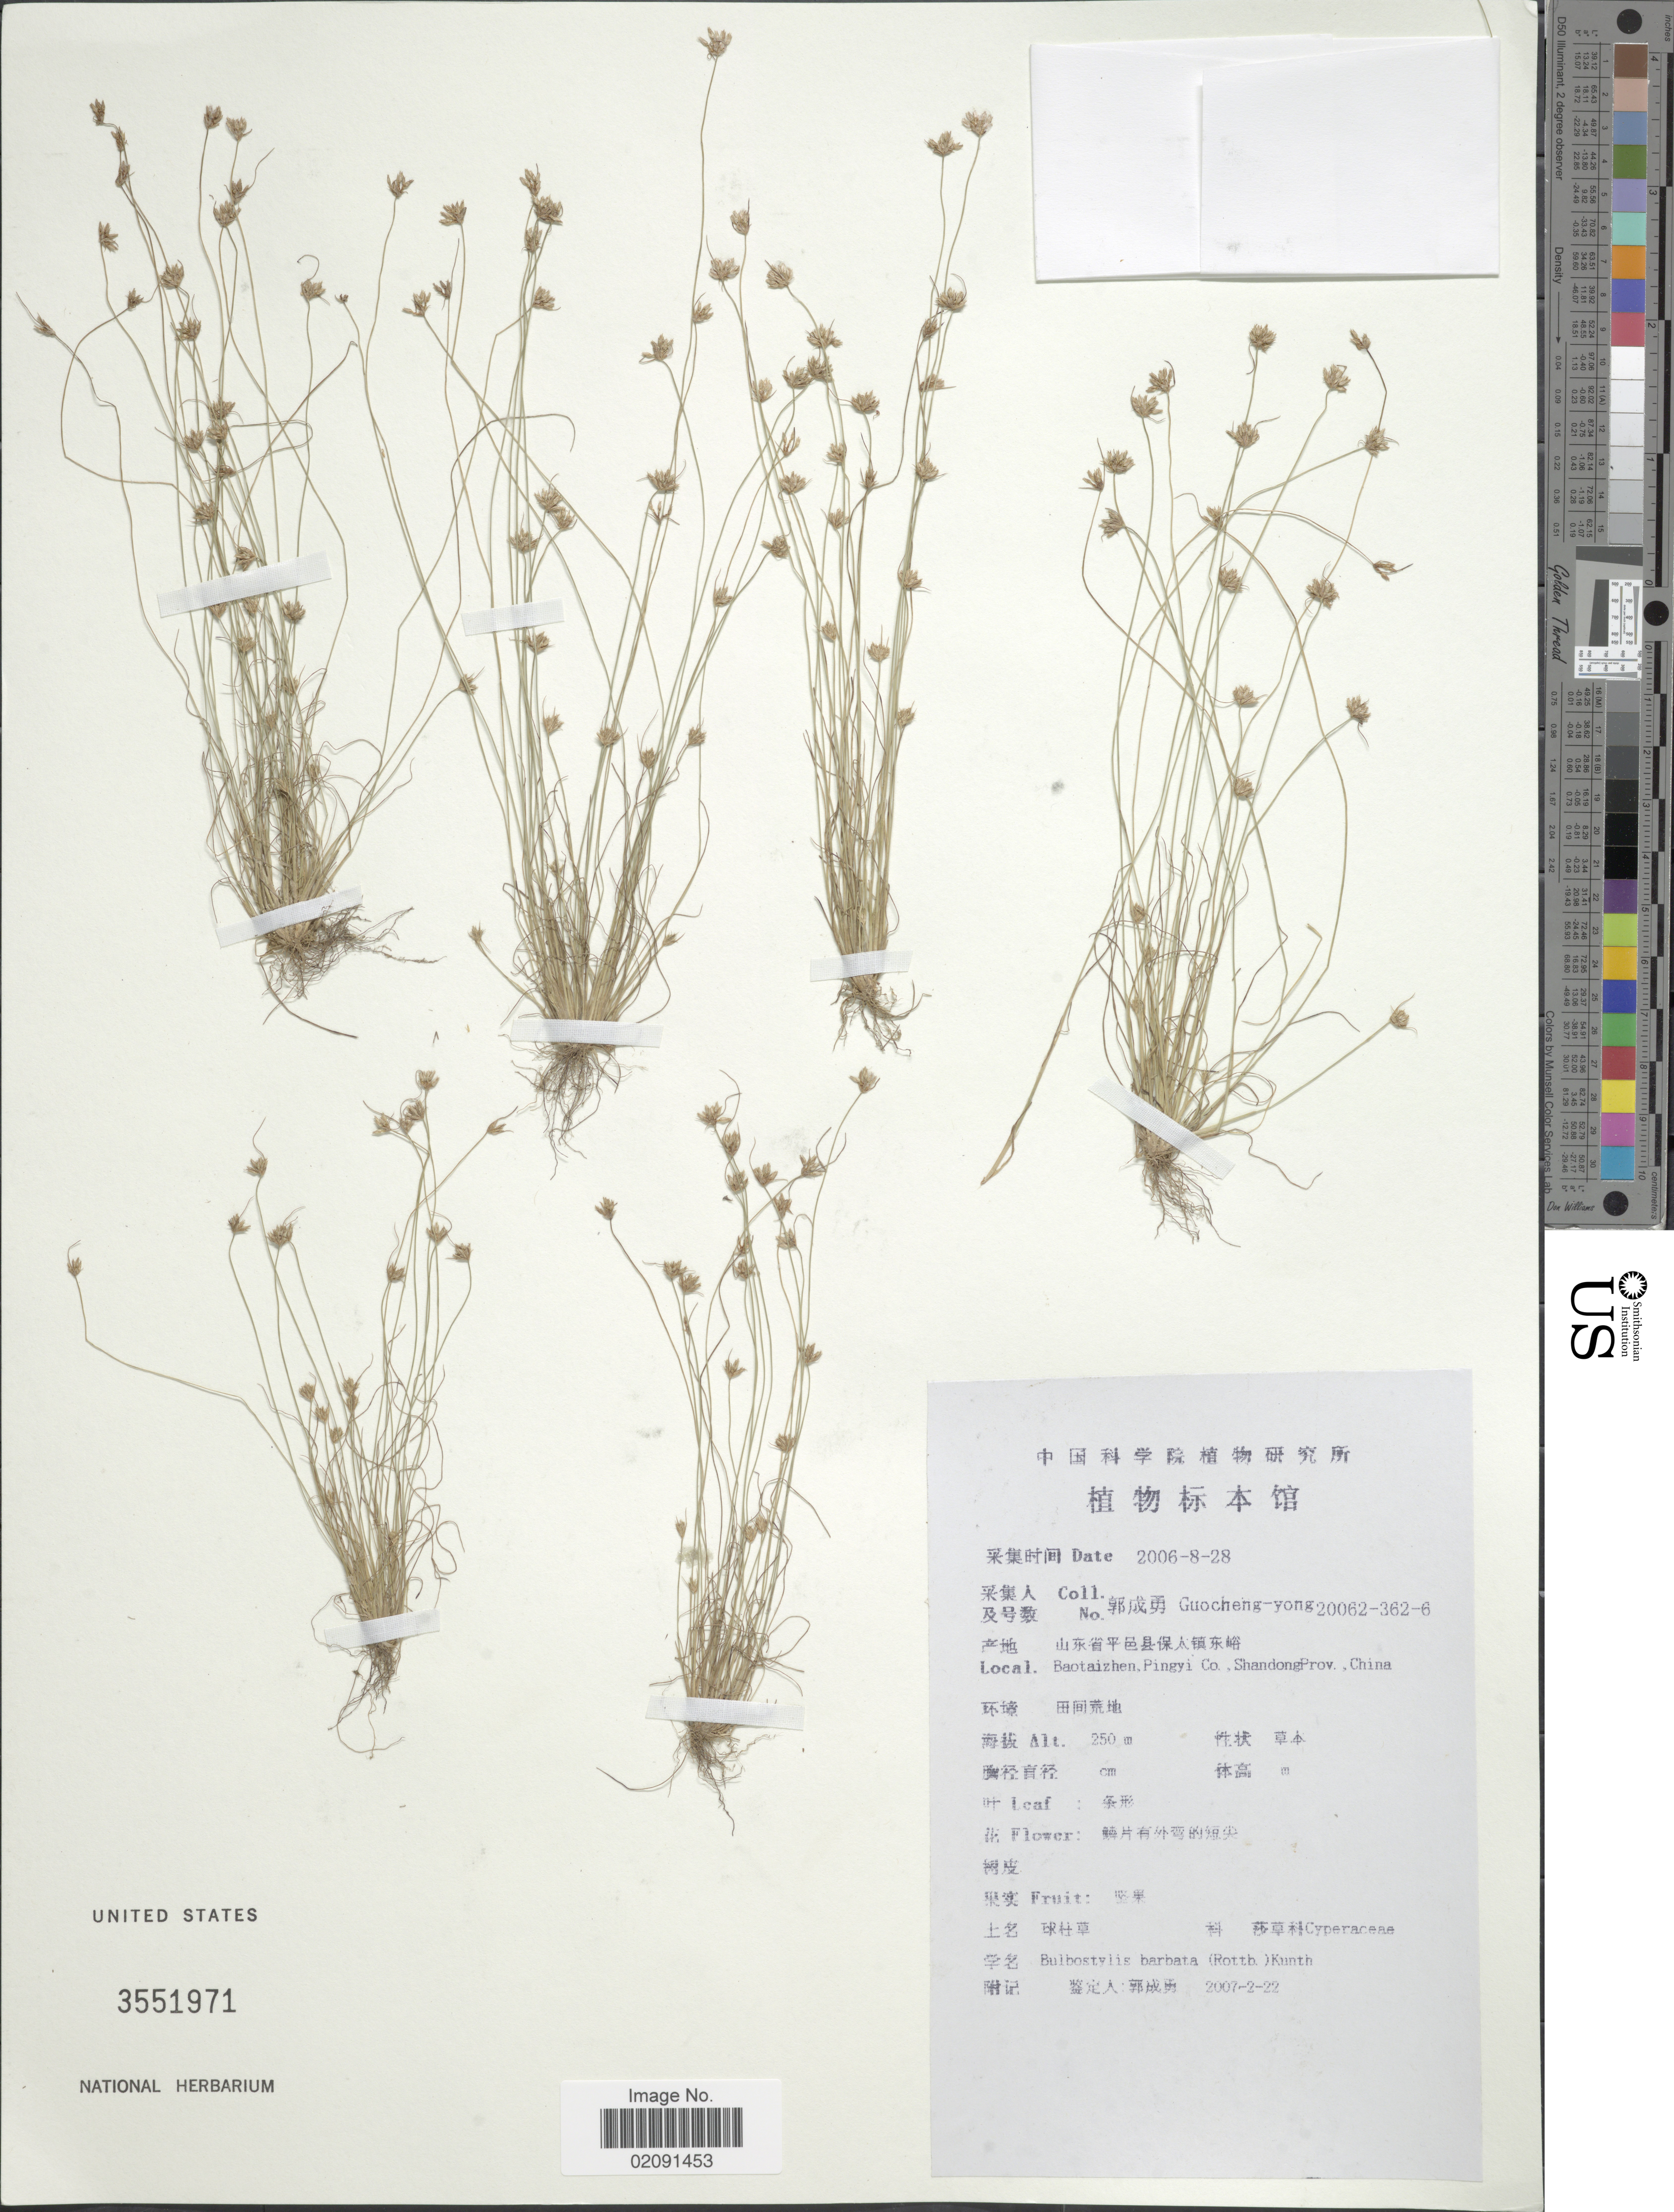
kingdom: Plantae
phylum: Tracheophyta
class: Liliopsida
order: Poales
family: Cyperaceae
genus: Bulbostylis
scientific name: Bulbostylis barbata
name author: (Rottb.) C.B. Clarke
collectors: Guo cheng-yong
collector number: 200623626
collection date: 2006-08-28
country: China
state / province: Shandong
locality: Baotaizhen, Pingyi Co.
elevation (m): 250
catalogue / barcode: US 3551971